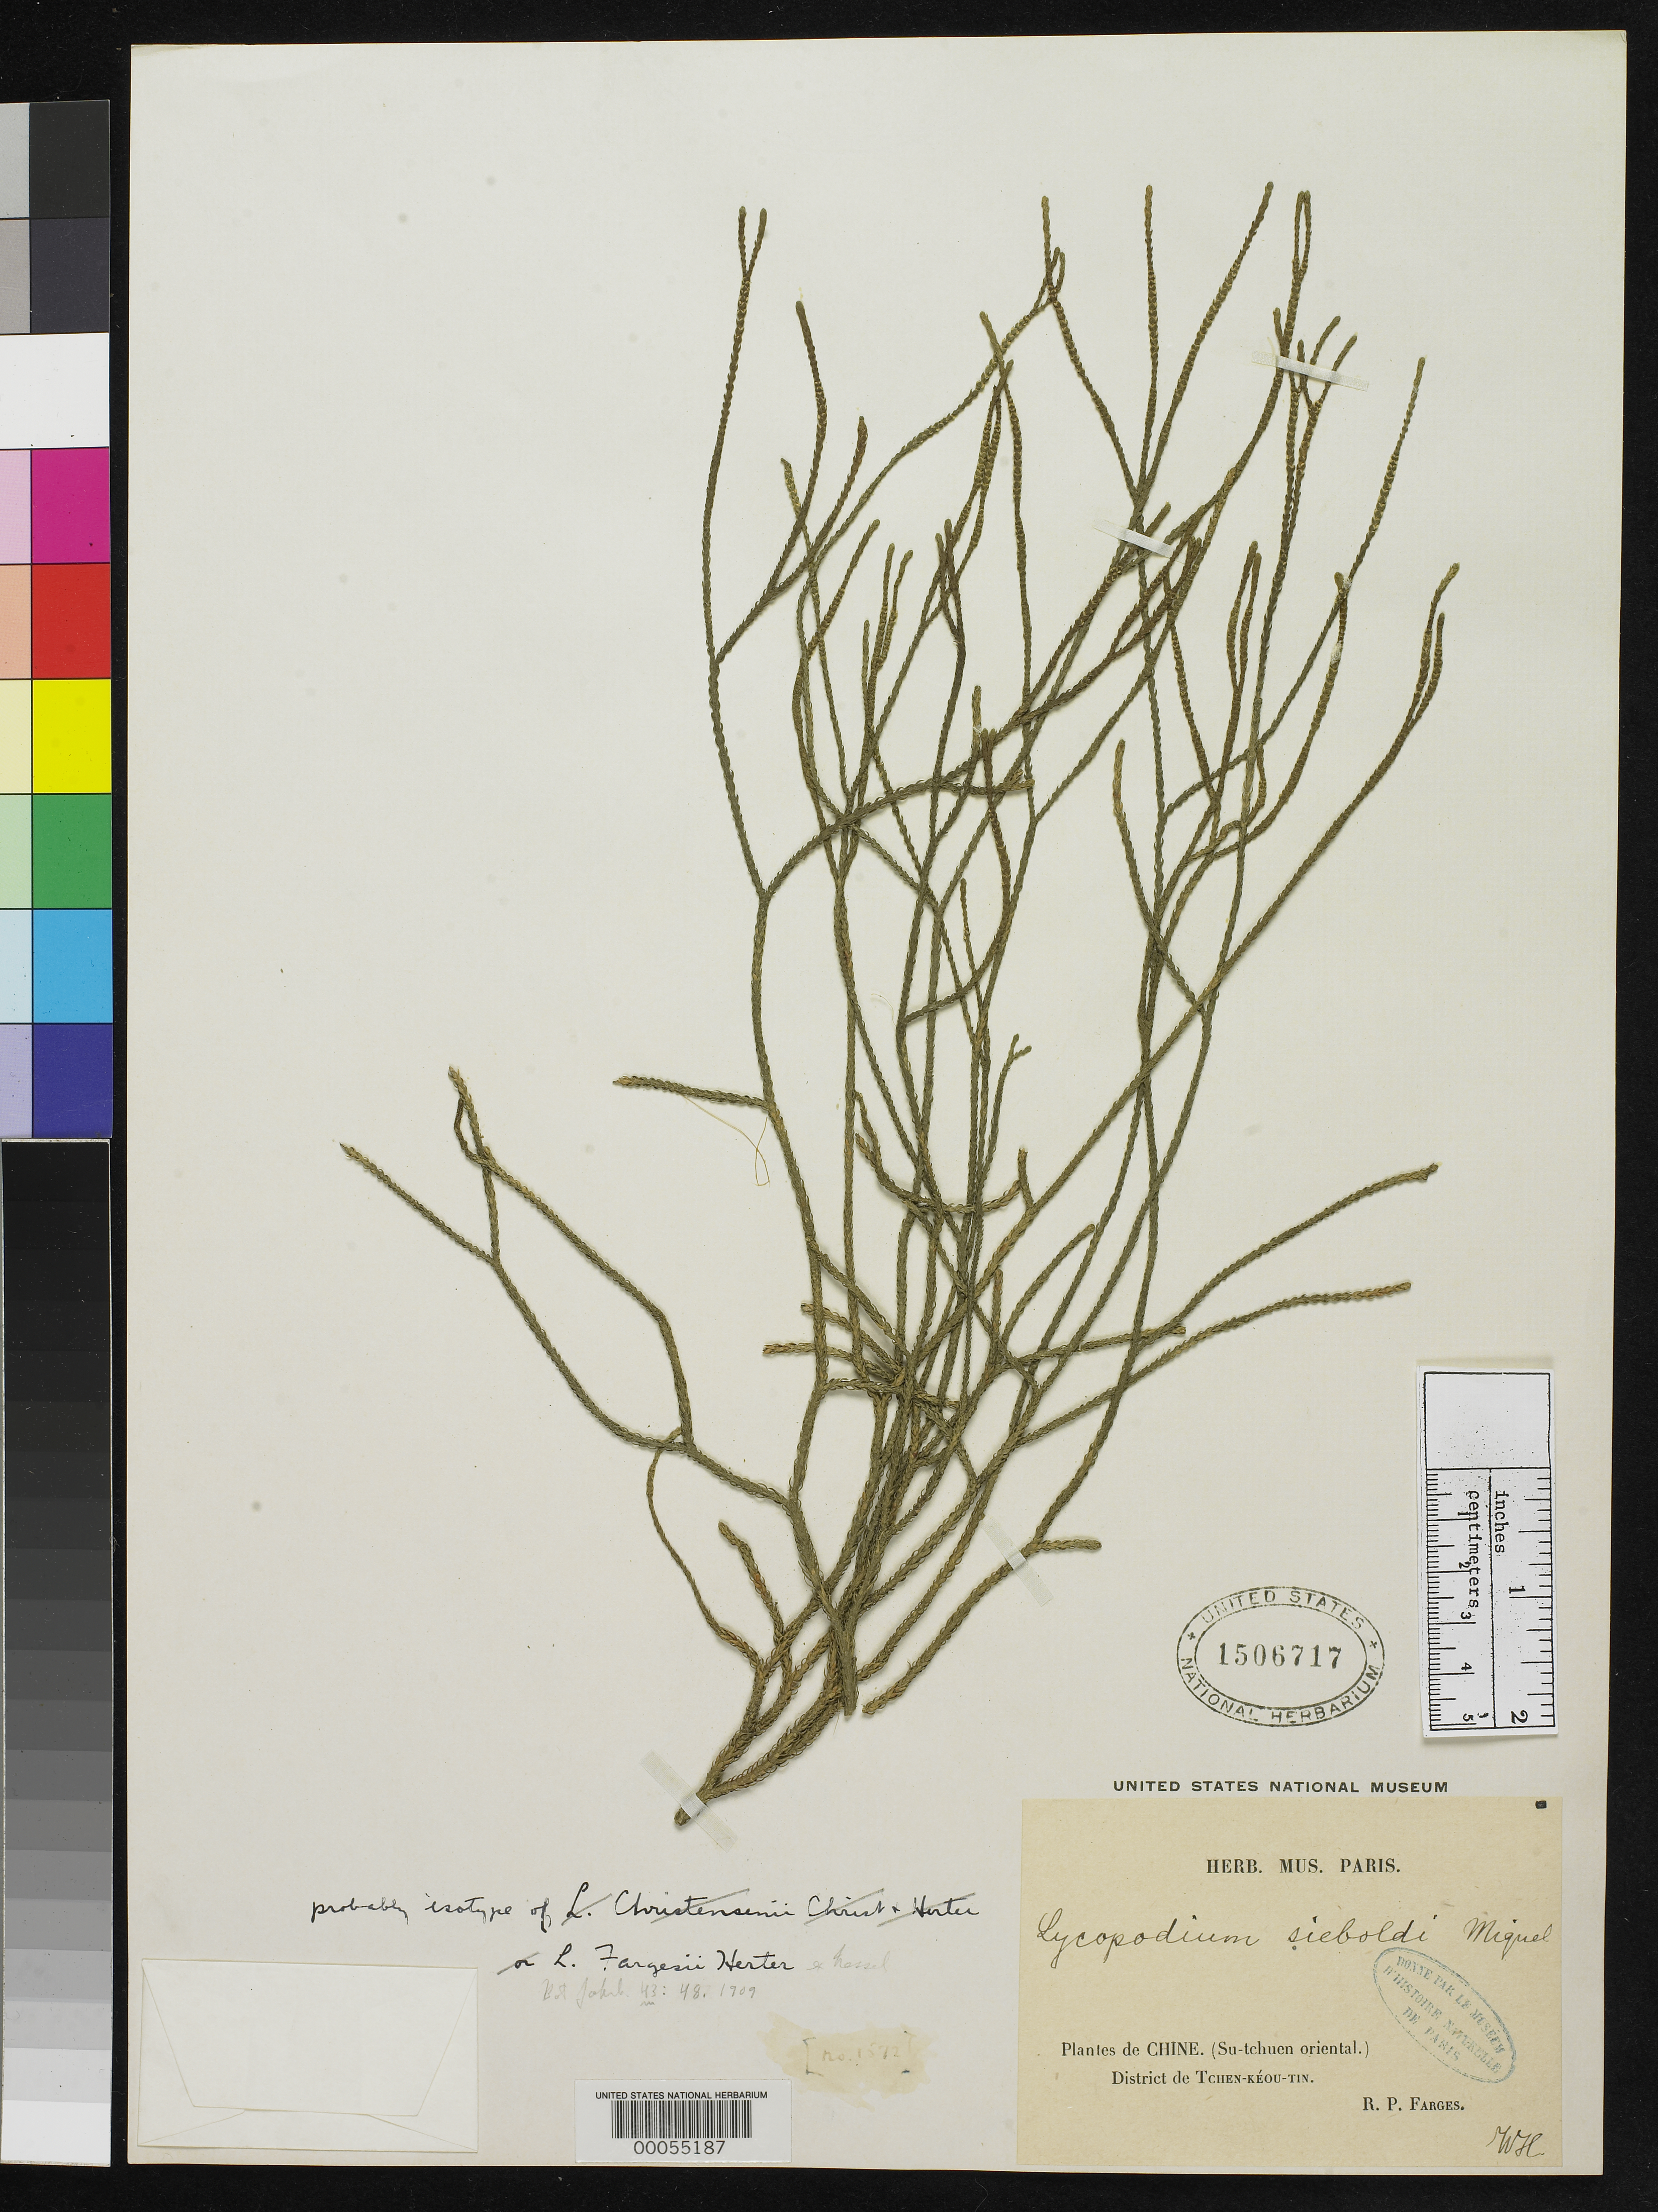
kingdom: Plantae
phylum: Tracheophyta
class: Lycopodiopsida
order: Lycopodiales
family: Lycopodiaceae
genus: Lycopodium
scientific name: Lycopodium fargesii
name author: Herter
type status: Isotype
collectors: P. G. Farges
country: China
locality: Su-tchuen.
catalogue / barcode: US 1506717